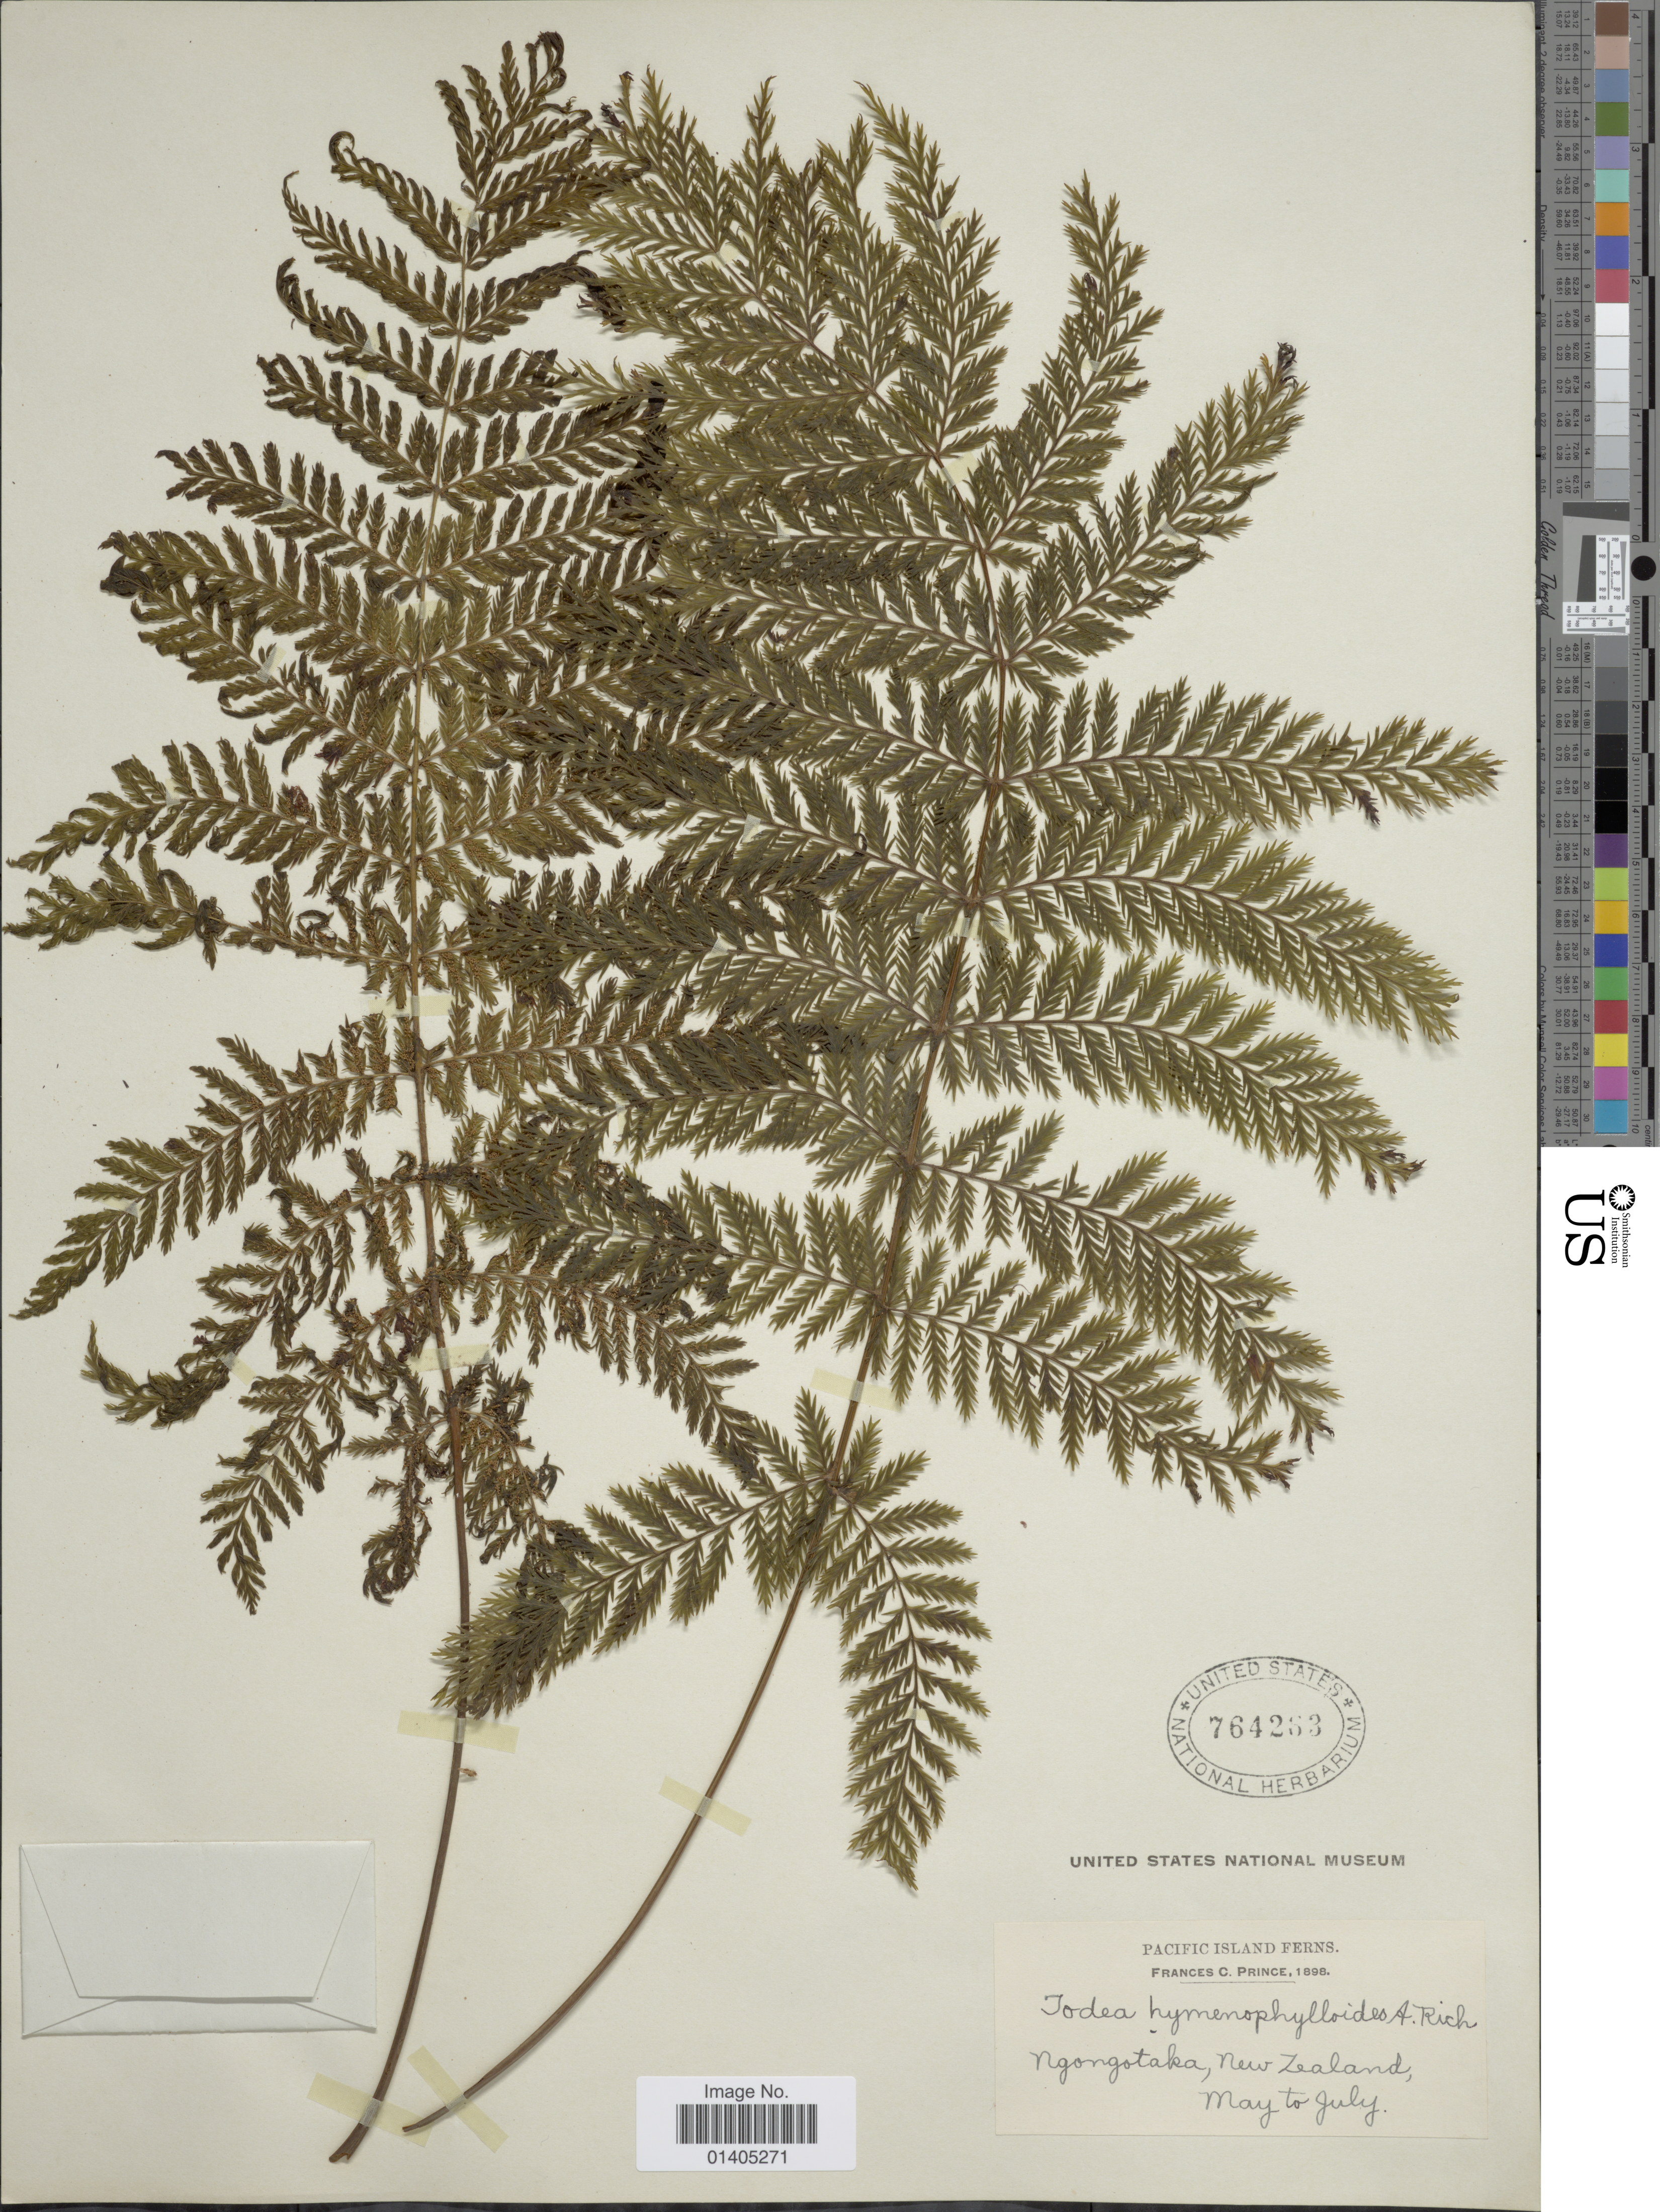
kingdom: Plantae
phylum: Tracheophyta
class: Polypodiopsida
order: Osmundales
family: Osmundaceae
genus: Leptopteris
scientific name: Leptopteris hymenophylloides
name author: (A. Rich.) C. Presl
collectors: F. Prince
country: New Zealand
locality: Pacific island, Ngongotaka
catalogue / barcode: US 764263